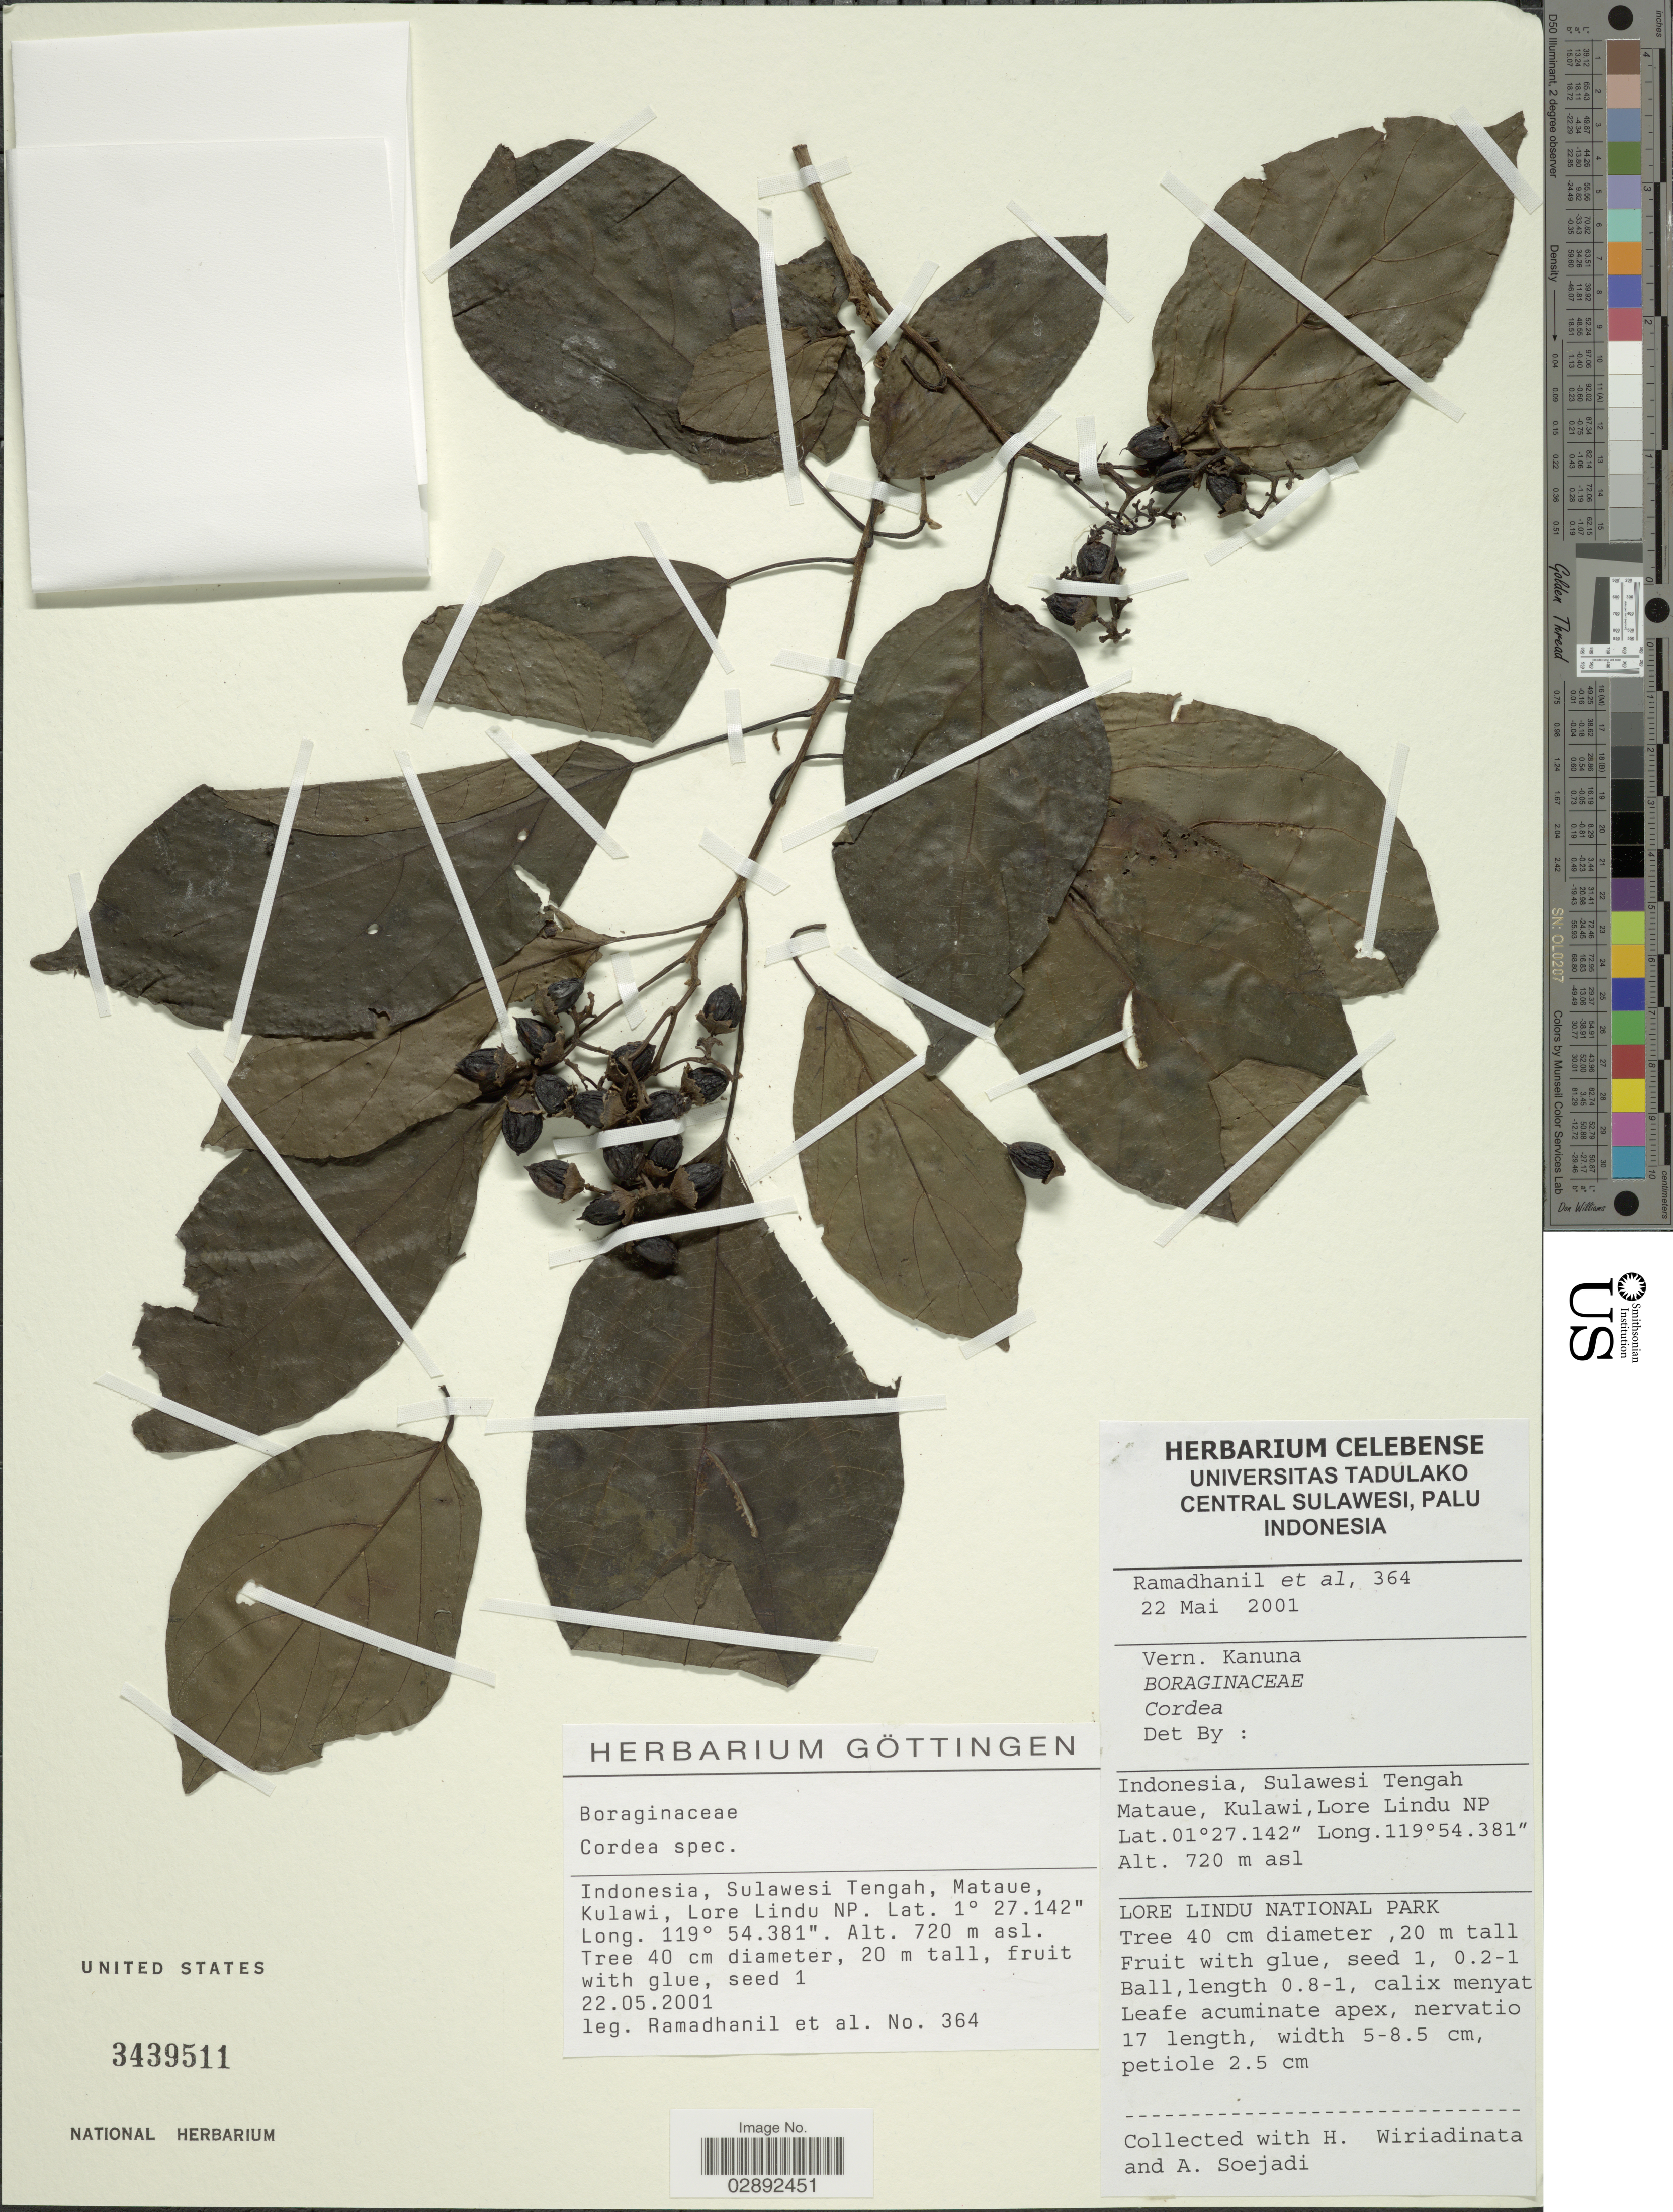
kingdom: Plantae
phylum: Tracheophyta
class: Magnoliopsida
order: Boraginales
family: Cordiaceae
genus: Cordia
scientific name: Cordia sp.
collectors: -. Ramadhanil & et al.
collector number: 364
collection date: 2001-05-22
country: Indonesia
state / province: Sulawesi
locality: Sulawesi Tengah Mataue, Kulawi, lore Lindu NP. Lore Lindu National Park.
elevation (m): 720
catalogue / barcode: US 3439511